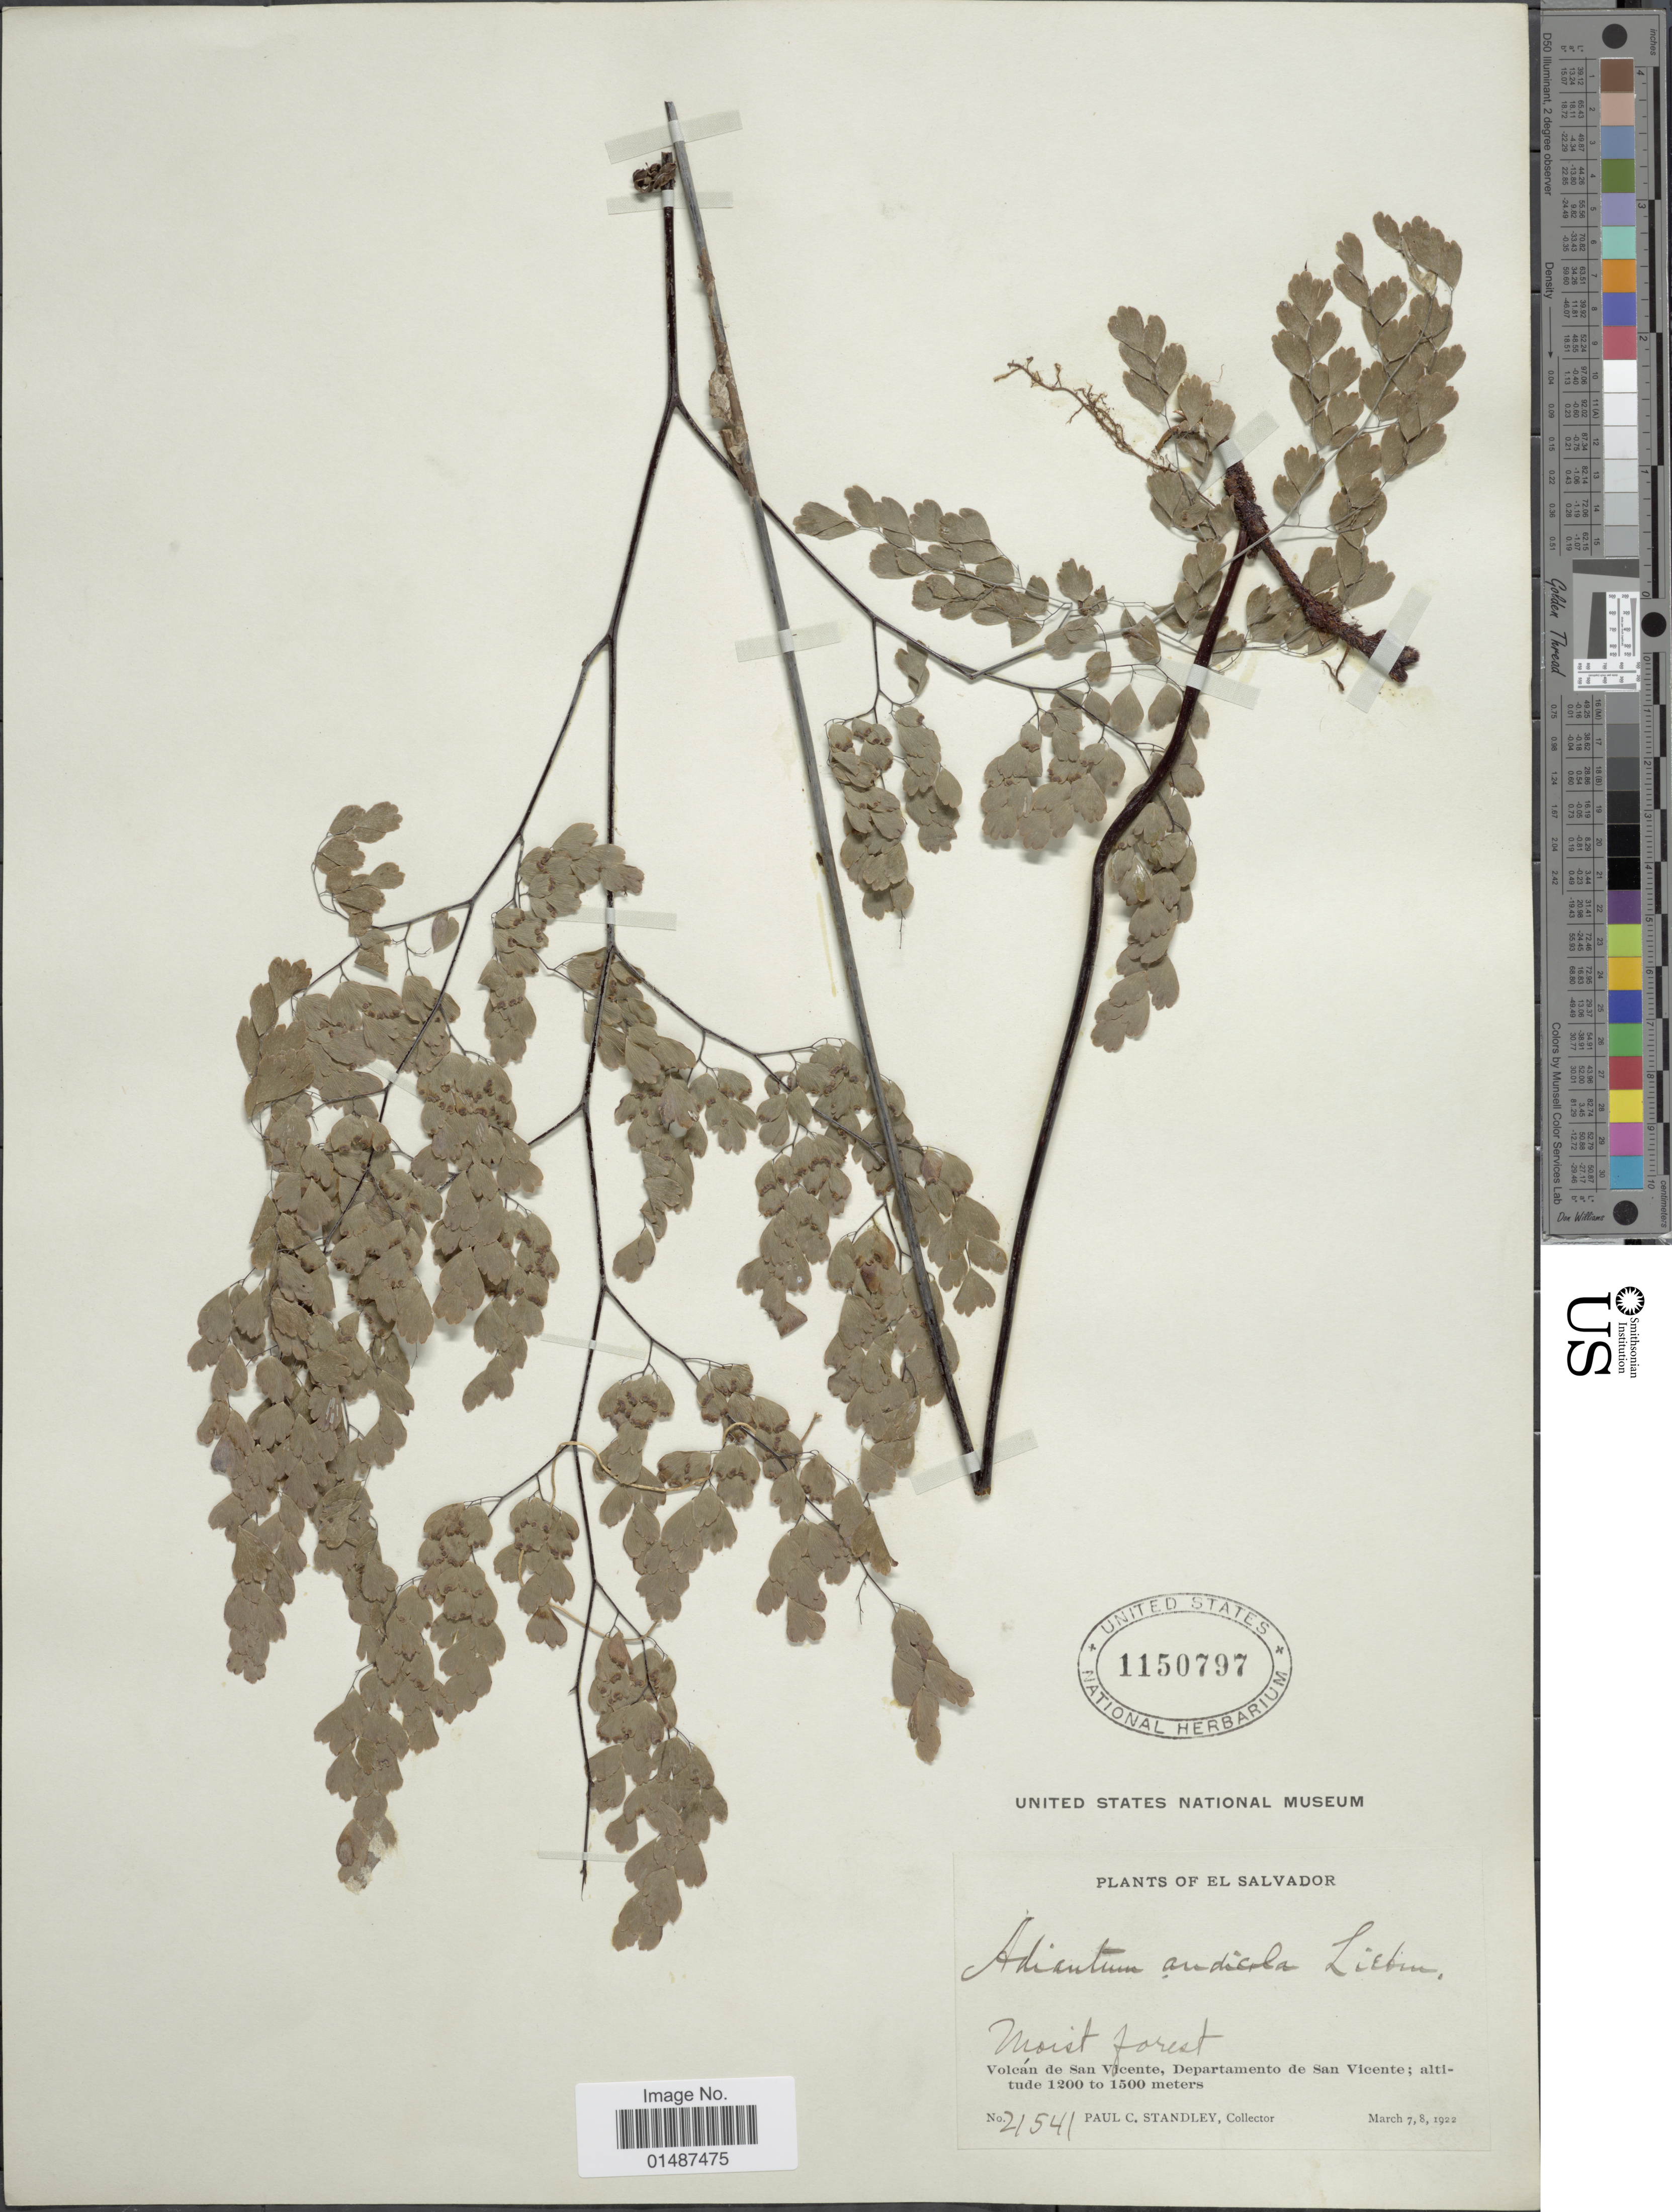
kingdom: Plantae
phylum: Tracheophyta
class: Polypodiopsida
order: Polypodiales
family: Pteridaceae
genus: Adiantum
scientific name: Adiantum andicola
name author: Liebm.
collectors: P. C. Standley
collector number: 21541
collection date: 1922-03-07/1922-03-08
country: El Salvador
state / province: San Vincente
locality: Volcan de San Vicente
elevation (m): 1200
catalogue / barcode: US 1150797